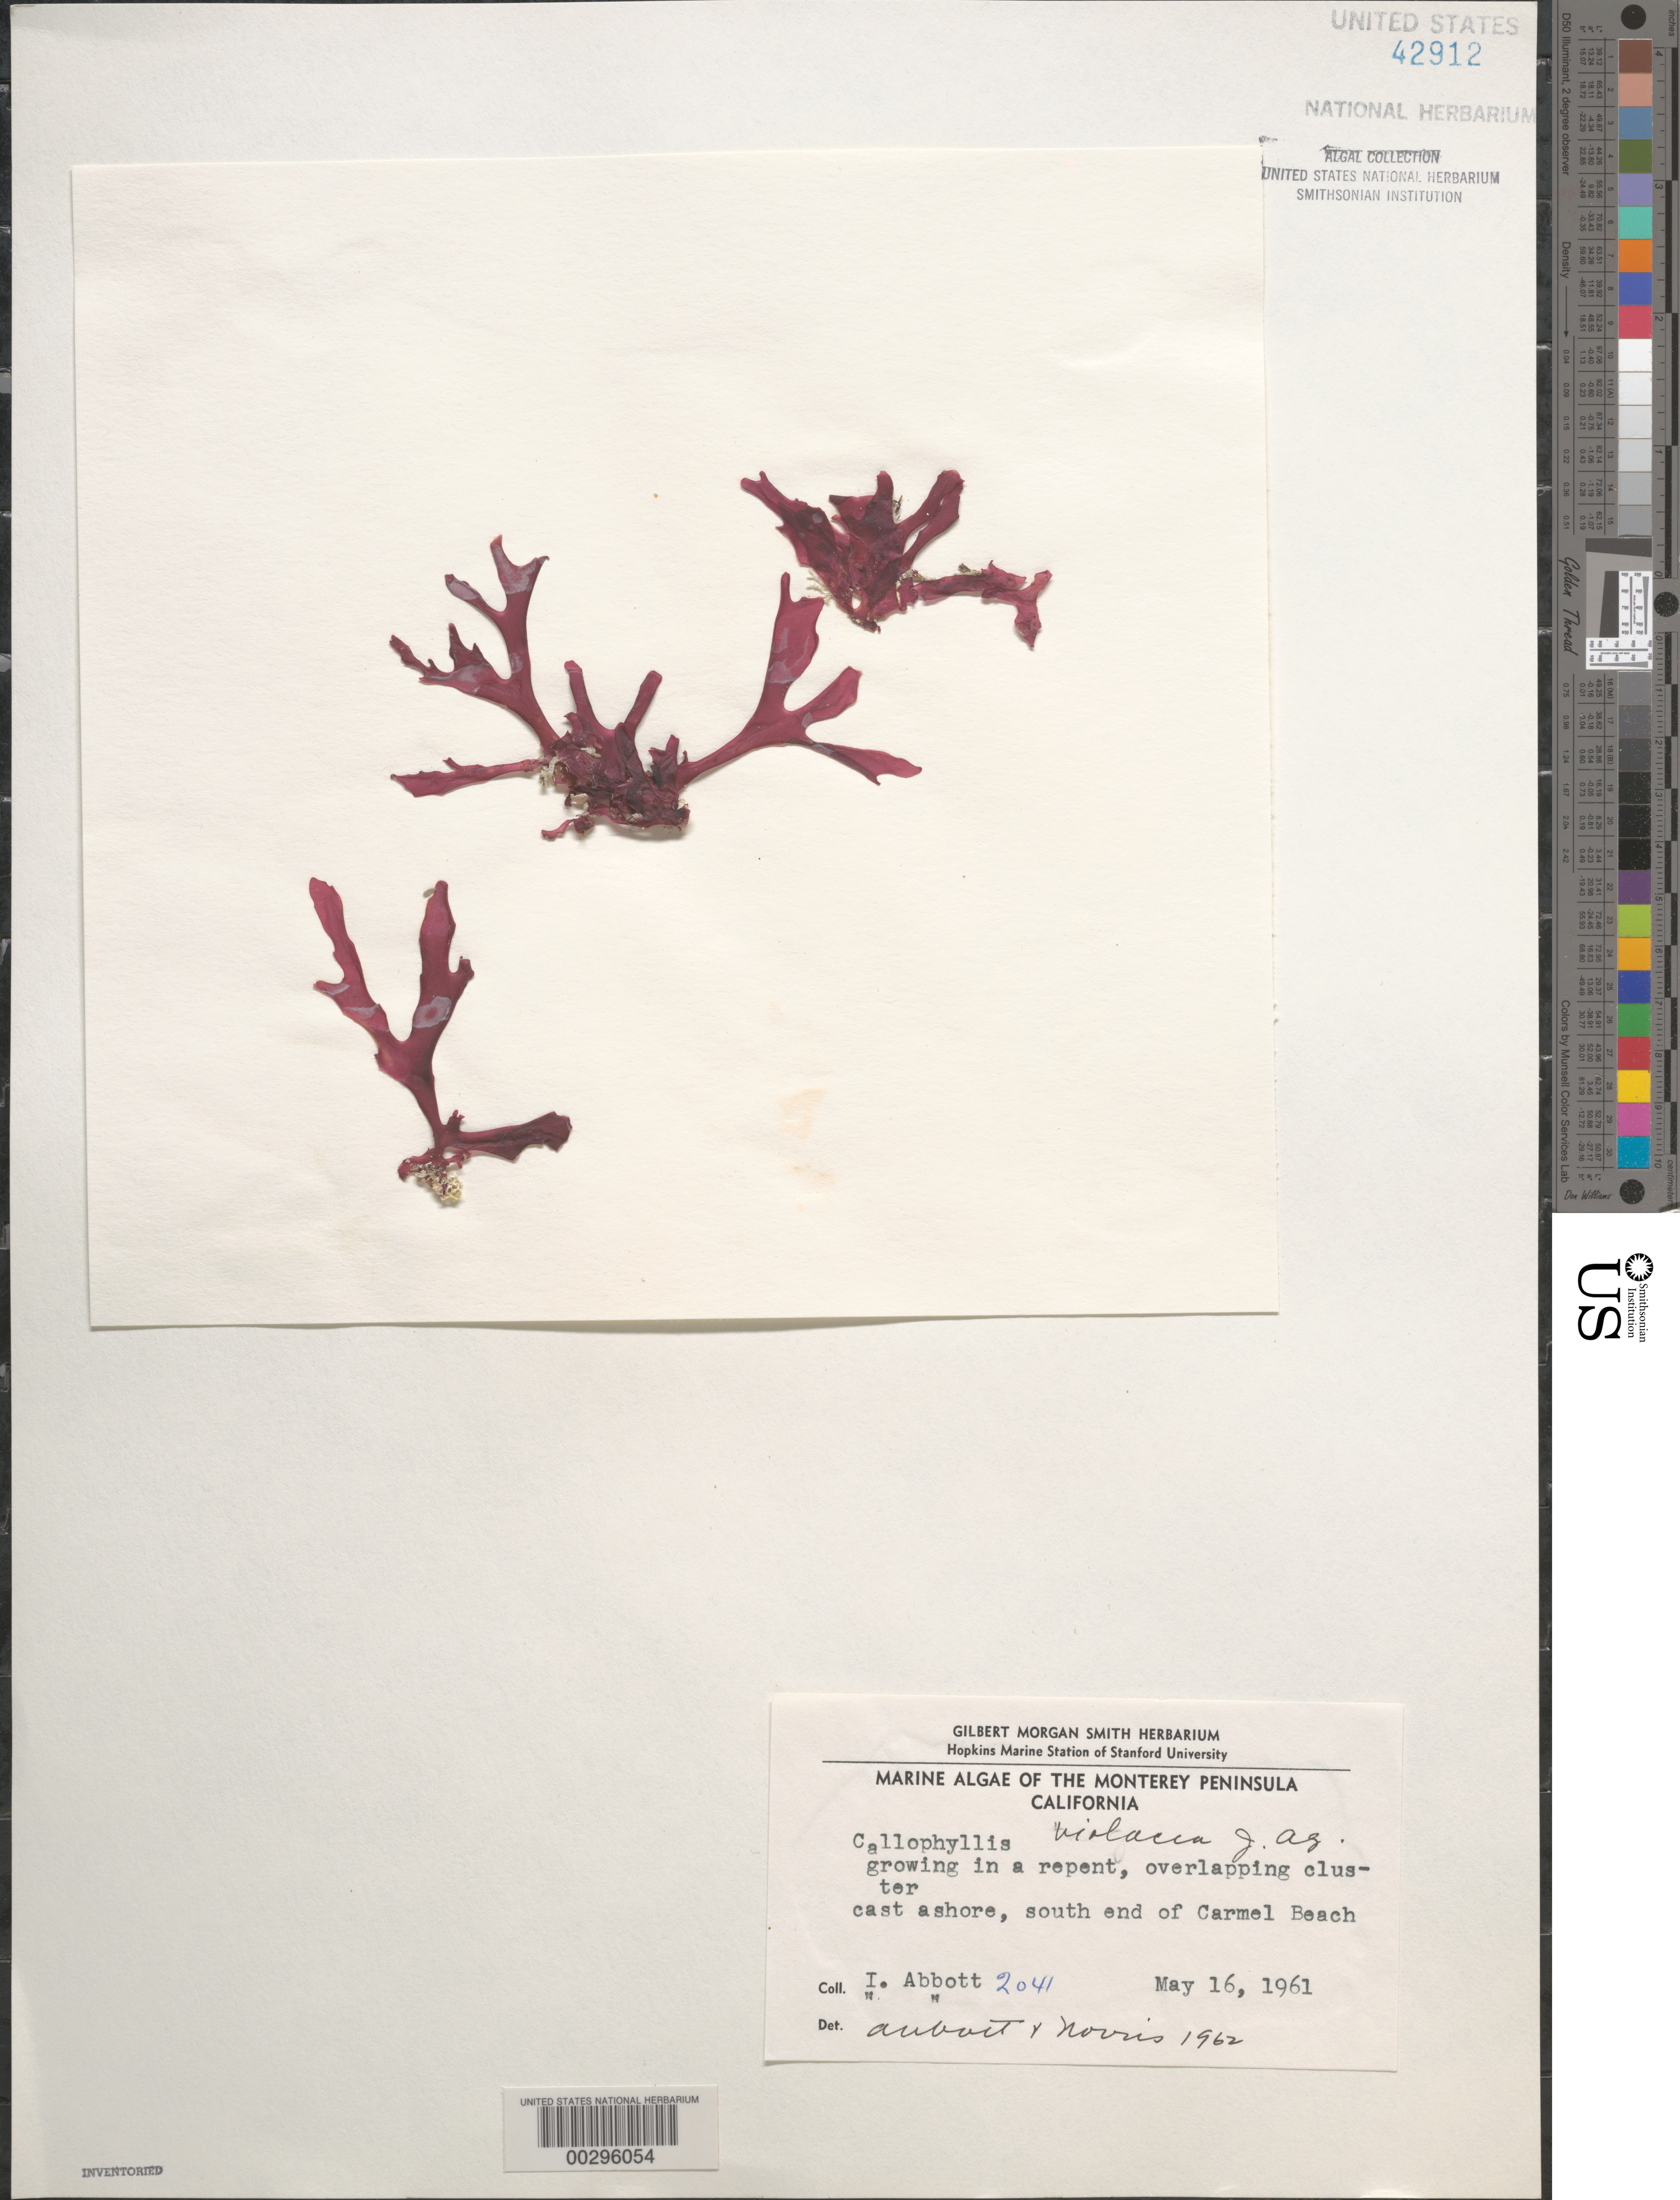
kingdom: Plantae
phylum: Rhodophyta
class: Florideophyceae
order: Gigartinales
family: Kallymeniaceae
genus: Callophyllis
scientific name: Callophyllis violacea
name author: J. Agardh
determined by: Abbott, I. A.; Norris, R. E.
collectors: I. A. Abbott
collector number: IAA 2041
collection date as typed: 16 May 1961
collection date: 1961-05-16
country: United States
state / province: California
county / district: Monterey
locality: Carmel Beach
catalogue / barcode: US 42912